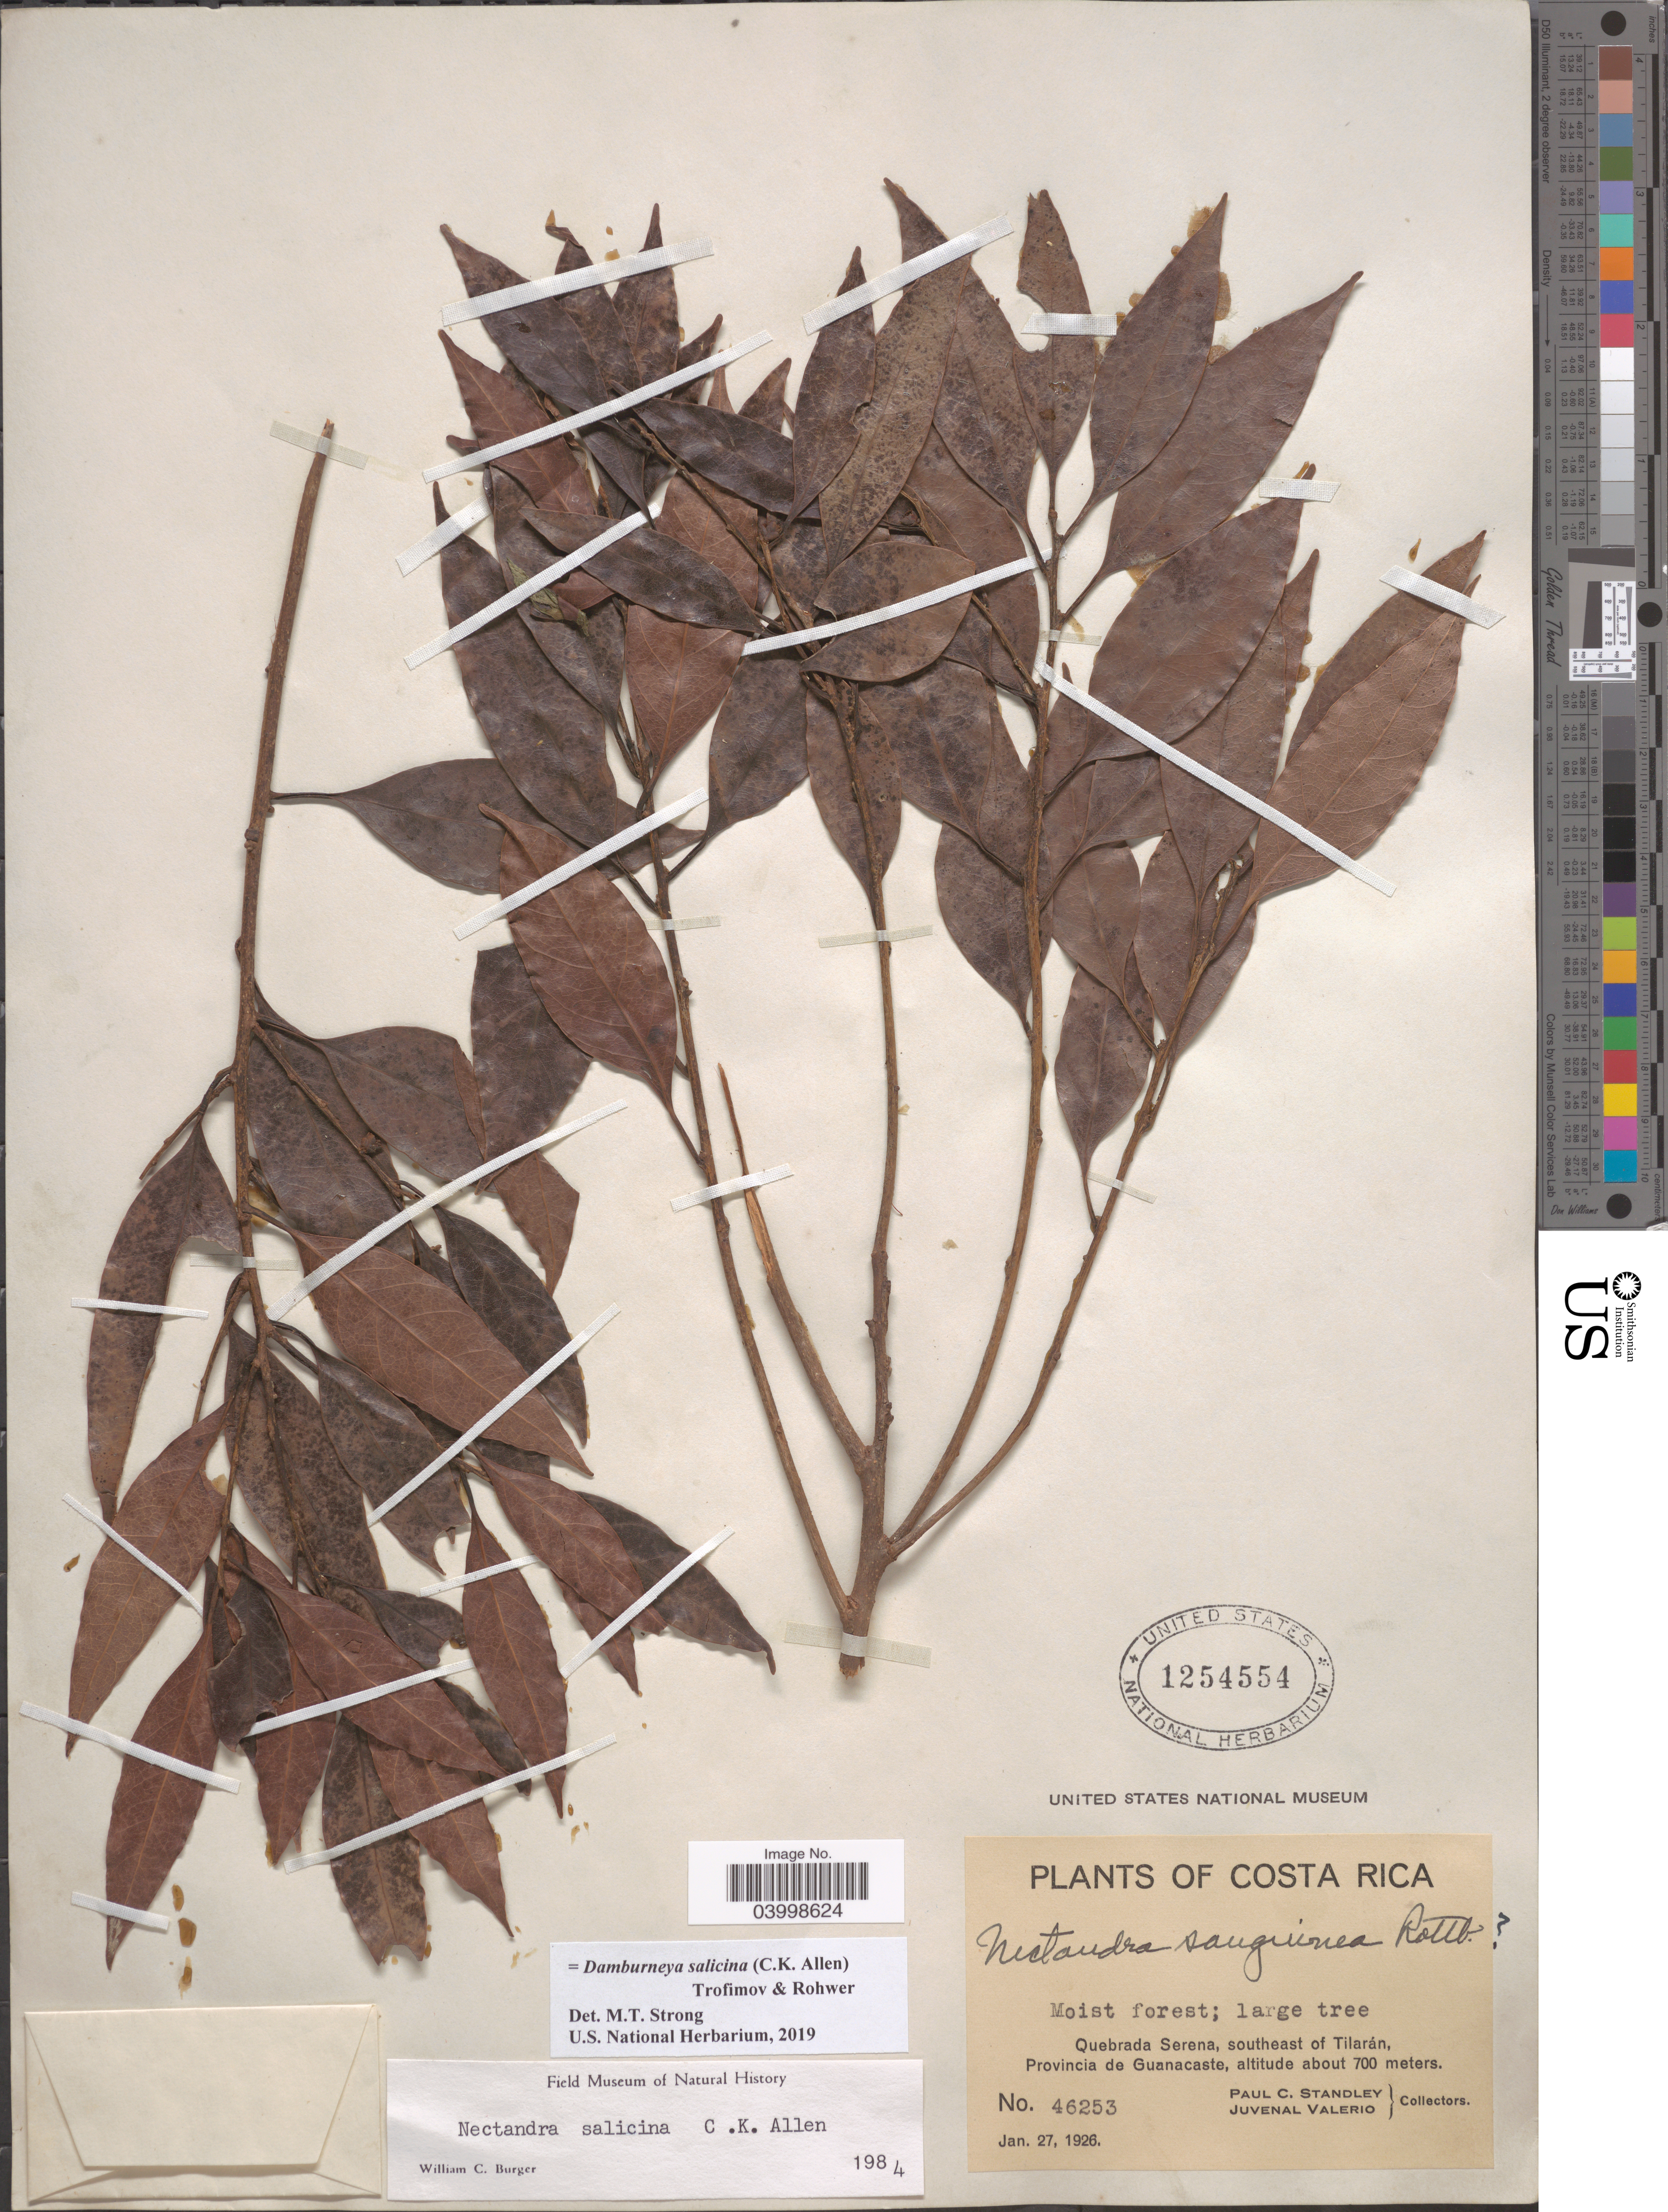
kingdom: Plantae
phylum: Tracheophyta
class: Magnoliopsida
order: Laurales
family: Lauraceae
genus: Damburneya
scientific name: Damburneya salicina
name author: (C.K. Allen) Trofimov & Rohwer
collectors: P. C. Standley & J. Valerio R.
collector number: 46253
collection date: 1926-01-27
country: Costa Rica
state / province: Guanacaste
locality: Quebrada Serena, southeast of Tilarán, Provincia de Guanacaste.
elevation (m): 700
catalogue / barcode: US 1254554